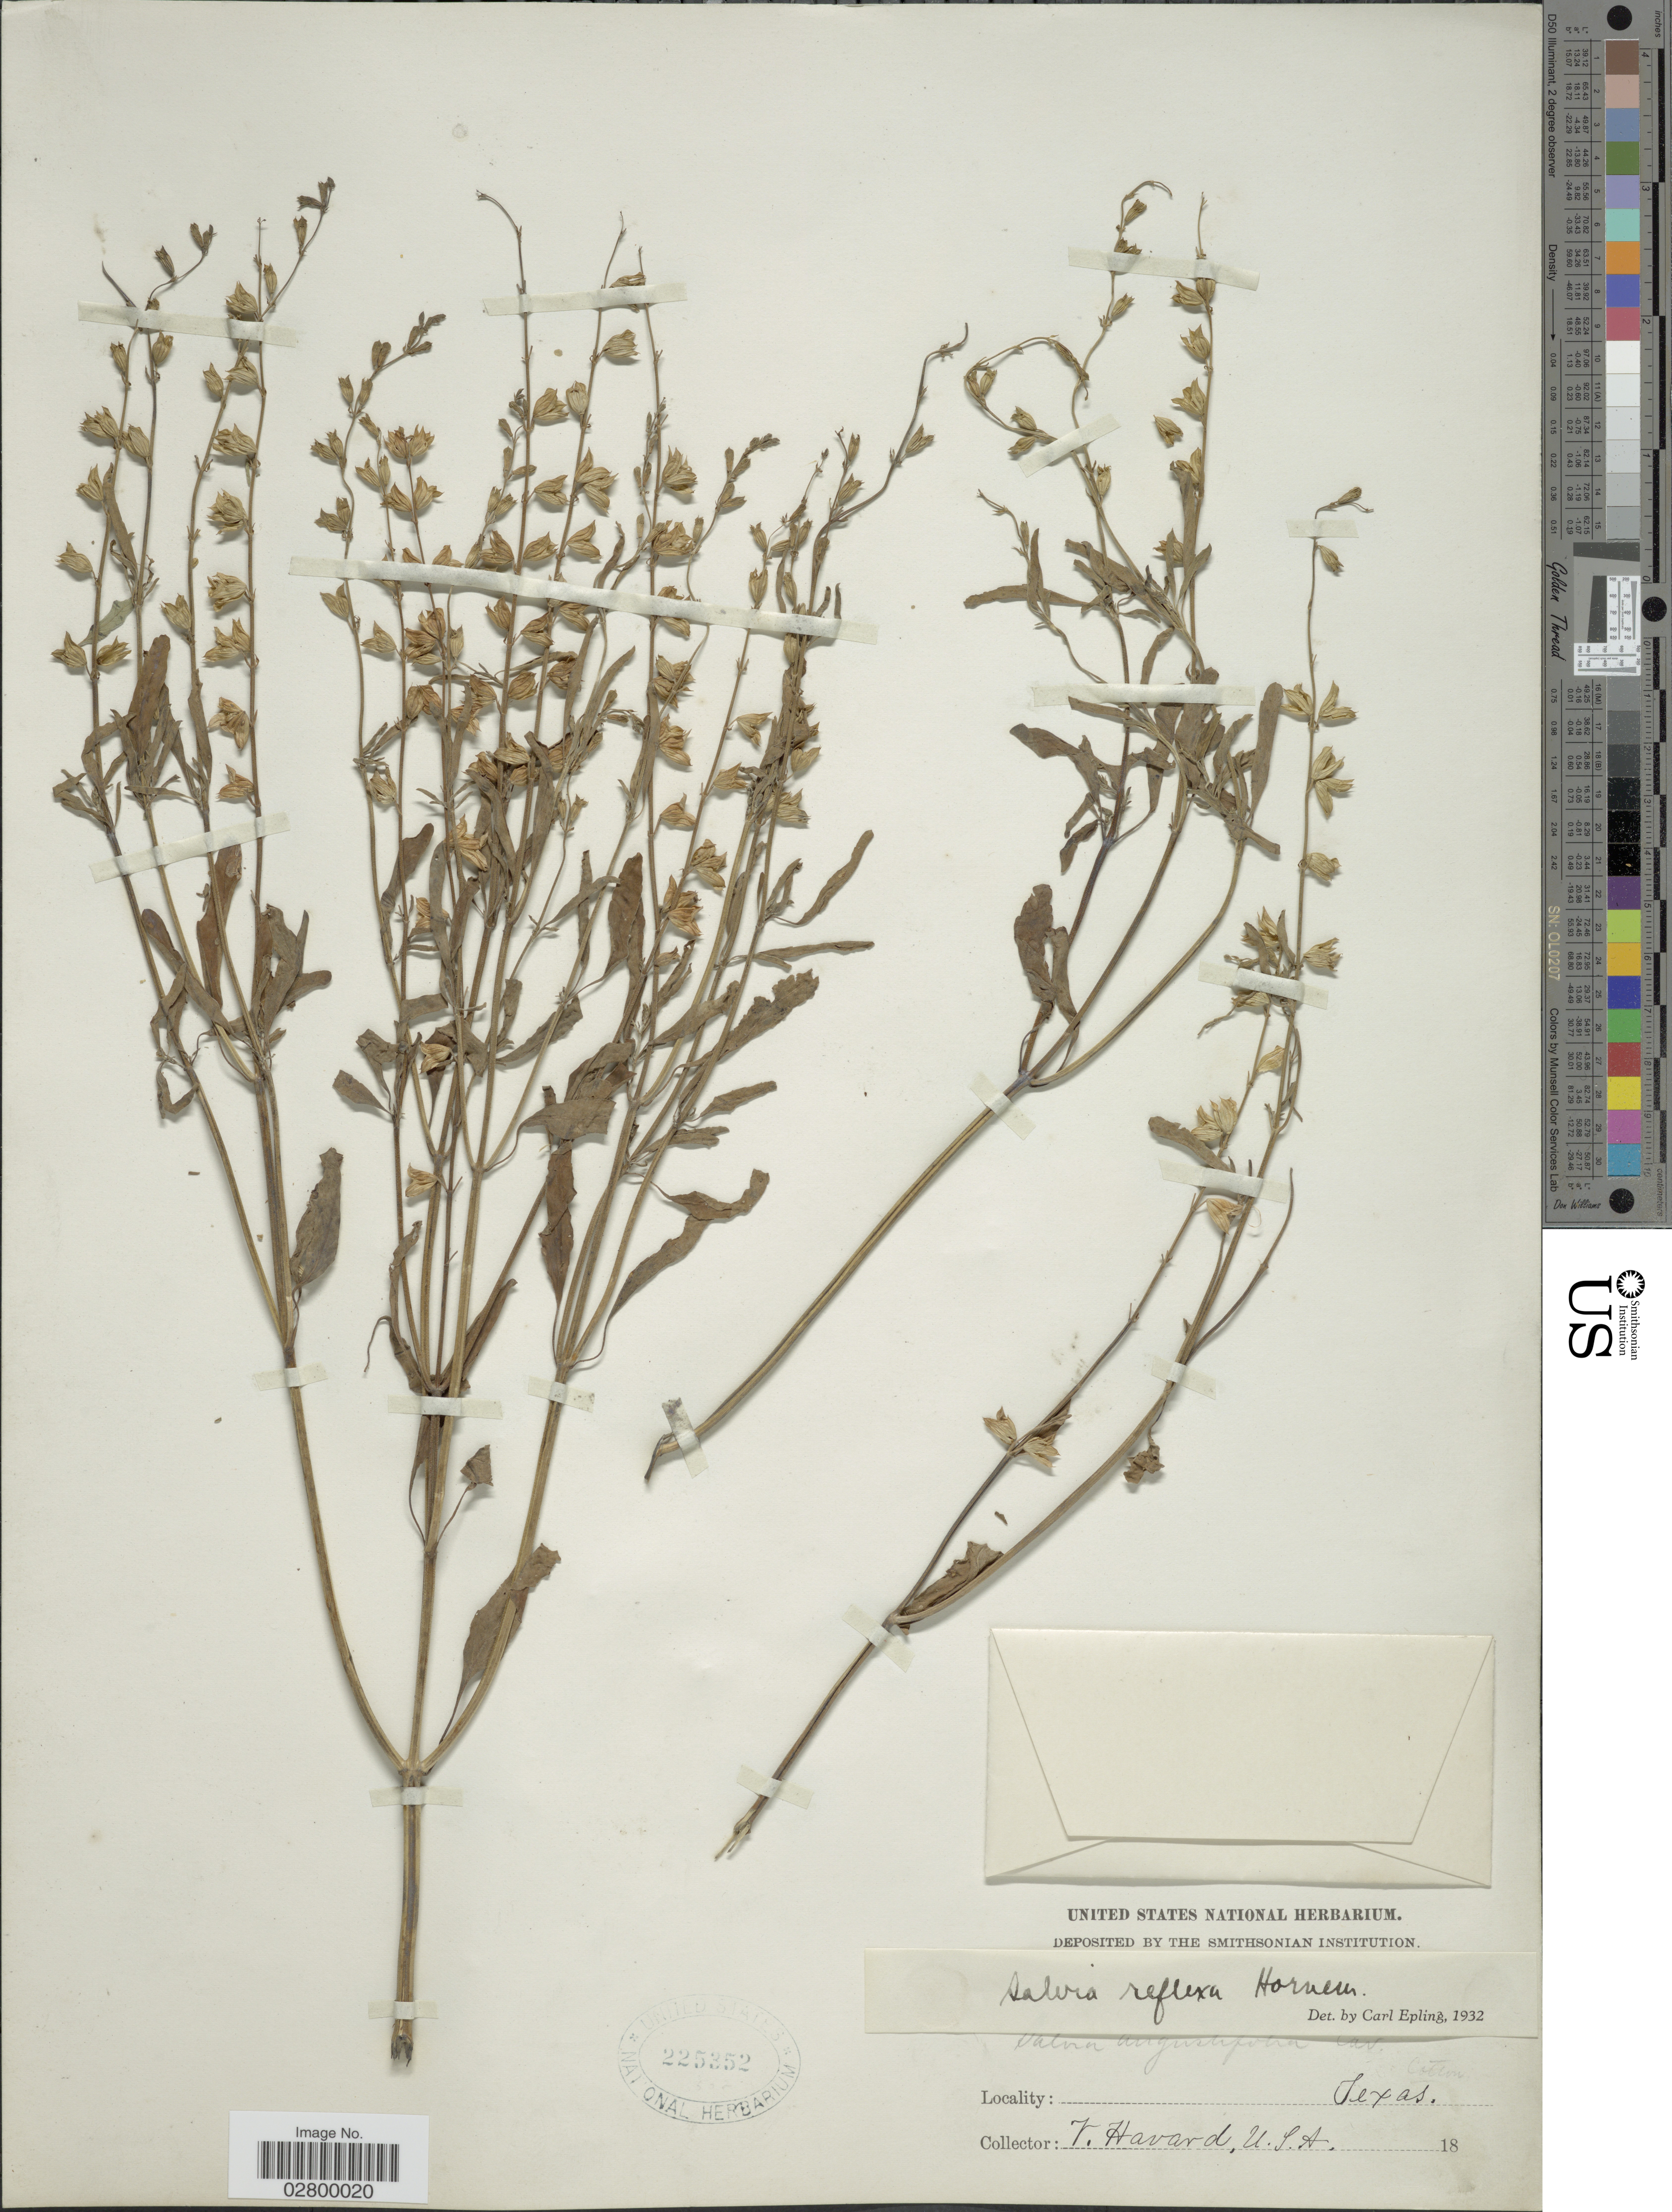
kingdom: Plantae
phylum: Tracheophyta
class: Magnoliopsida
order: Lamiales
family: Lamiaceae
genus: Salvia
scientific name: Salvia reflexa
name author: Hornem.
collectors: V. Havard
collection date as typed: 18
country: United States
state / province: Texas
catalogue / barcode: US 225352